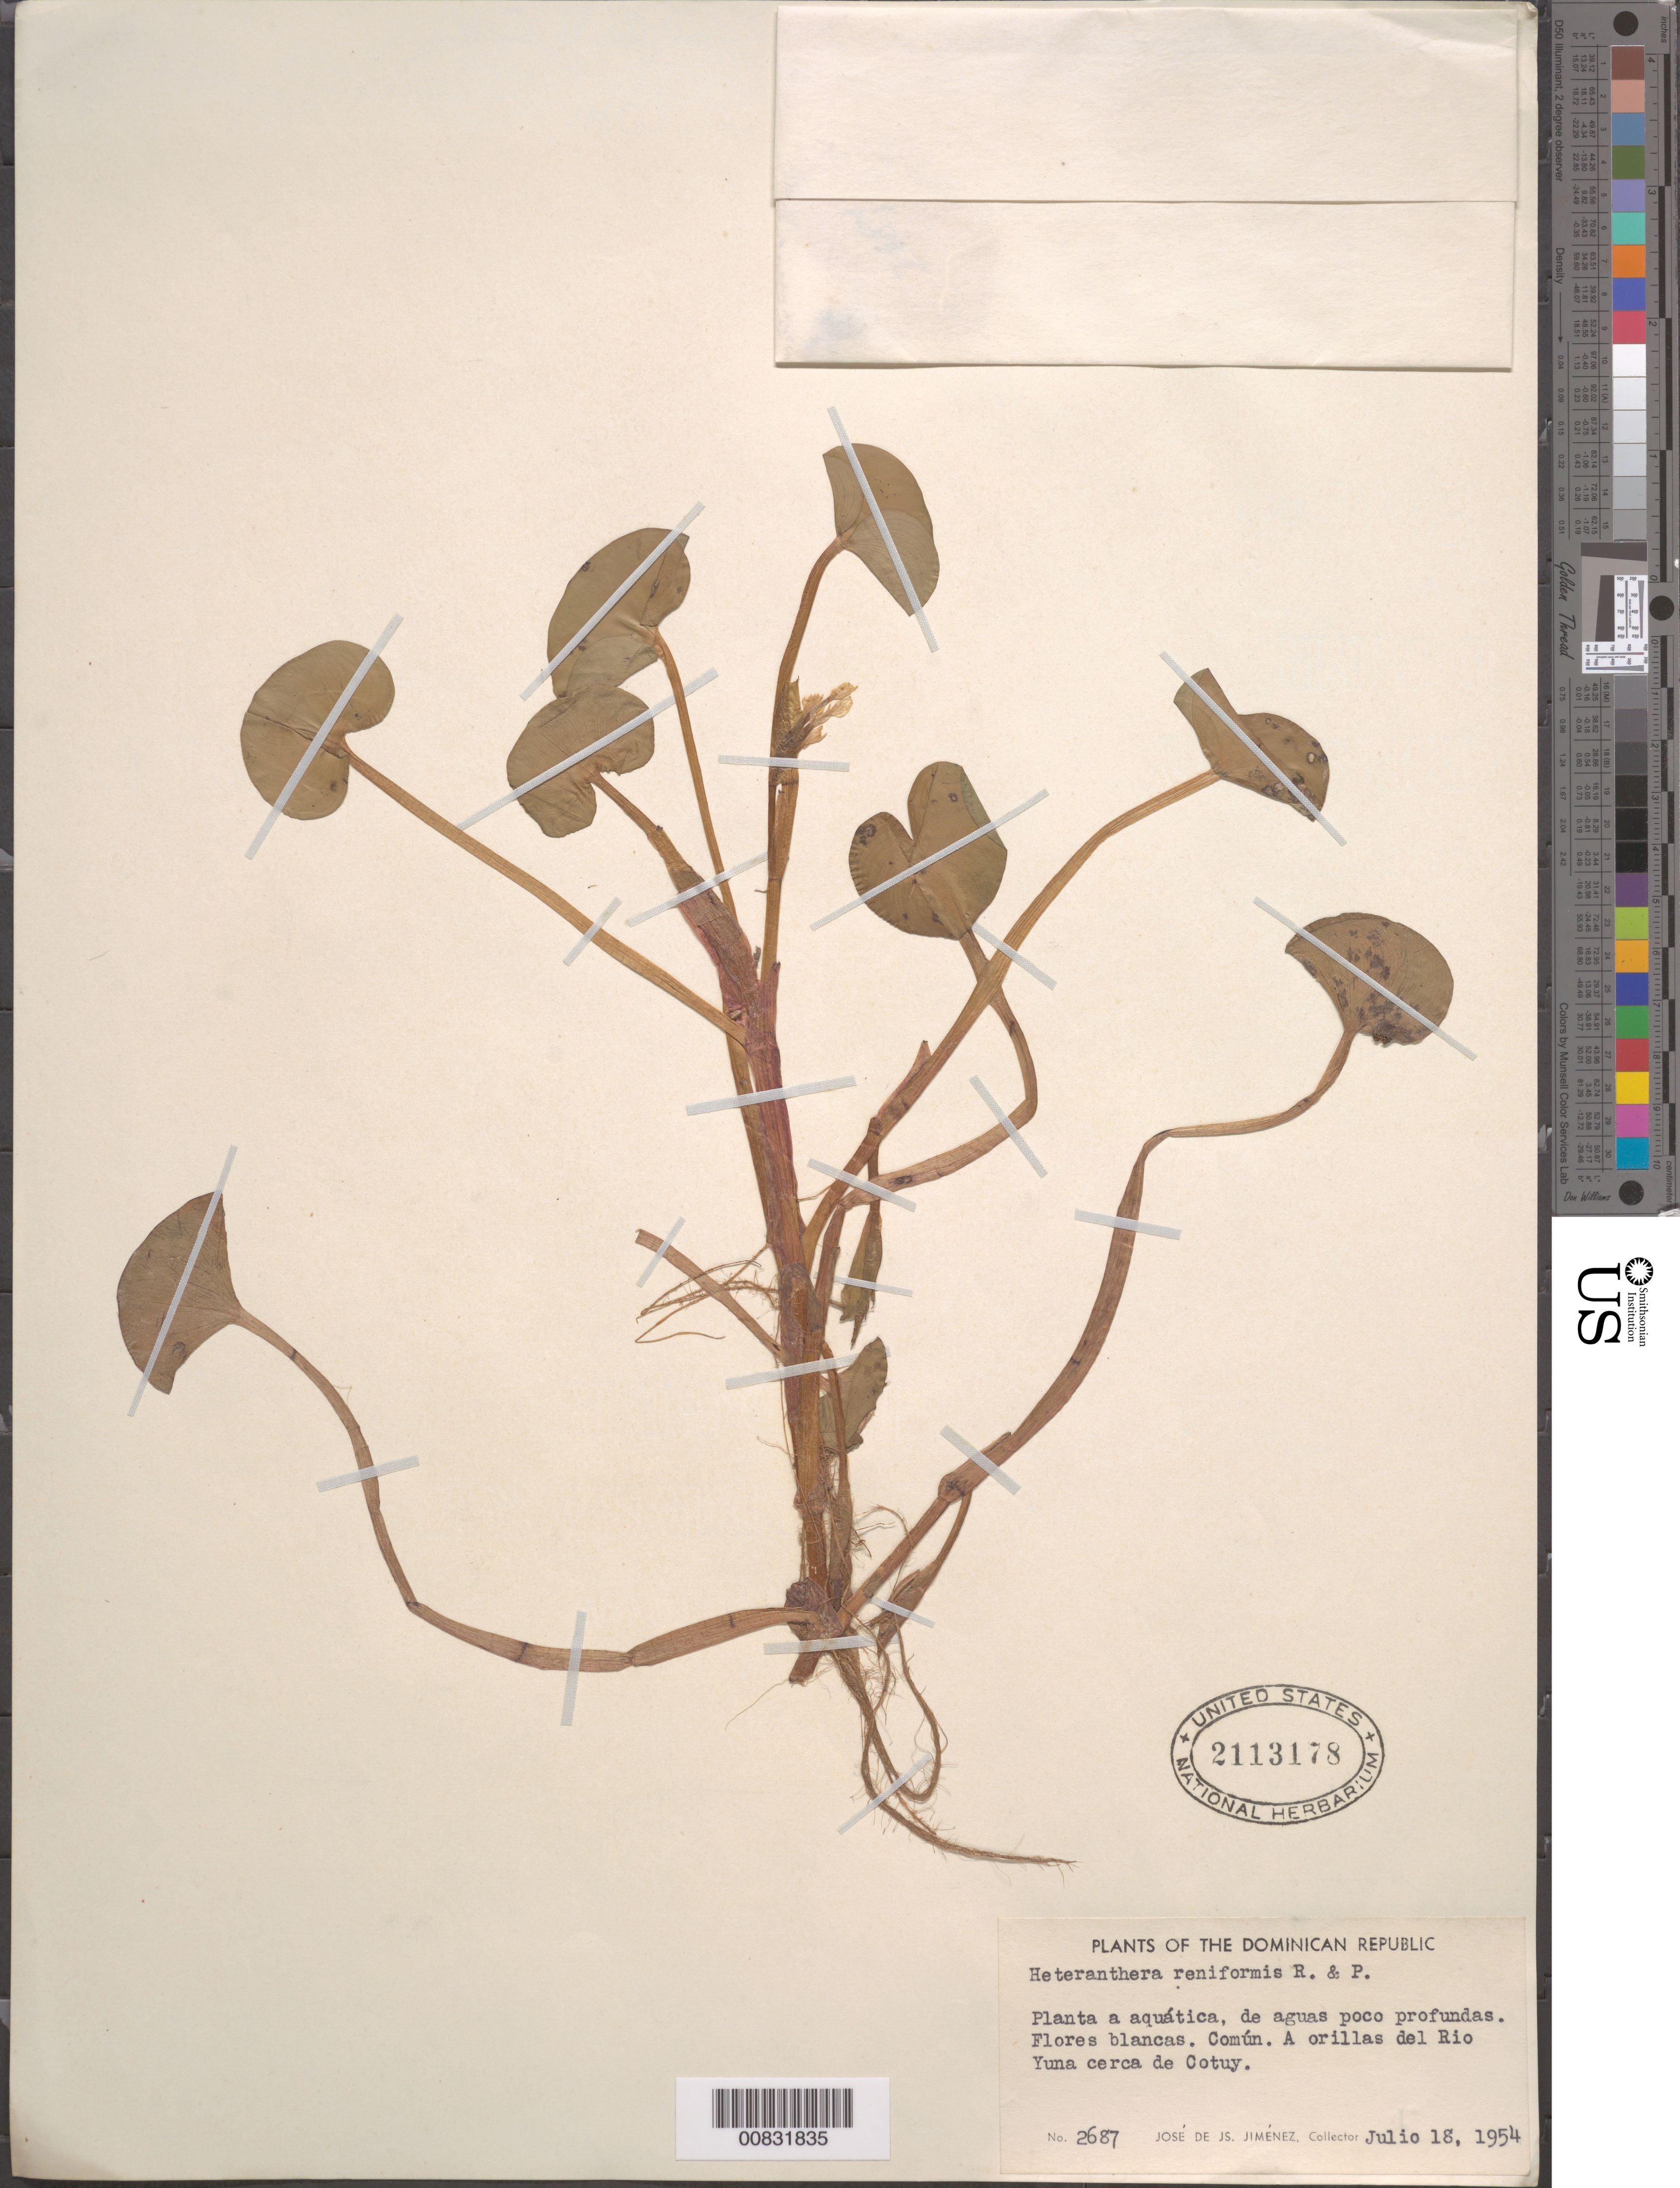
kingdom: Plantae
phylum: Tracheophyta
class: Liliopsida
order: Commelinales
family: Pontederiaceae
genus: Heteranthera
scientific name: Heteranthera reniformis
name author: Ruiz & Pav.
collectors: J. J. Jiménez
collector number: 2687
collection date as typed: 18 Jul 1954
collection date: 1954-07-18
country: Dominican Republic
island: Hispaniola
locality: A orillas del Río Yuna cerca de Cotuy.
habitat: Aguas poco profundas. Orillas del rio.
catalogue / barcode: US 2113178